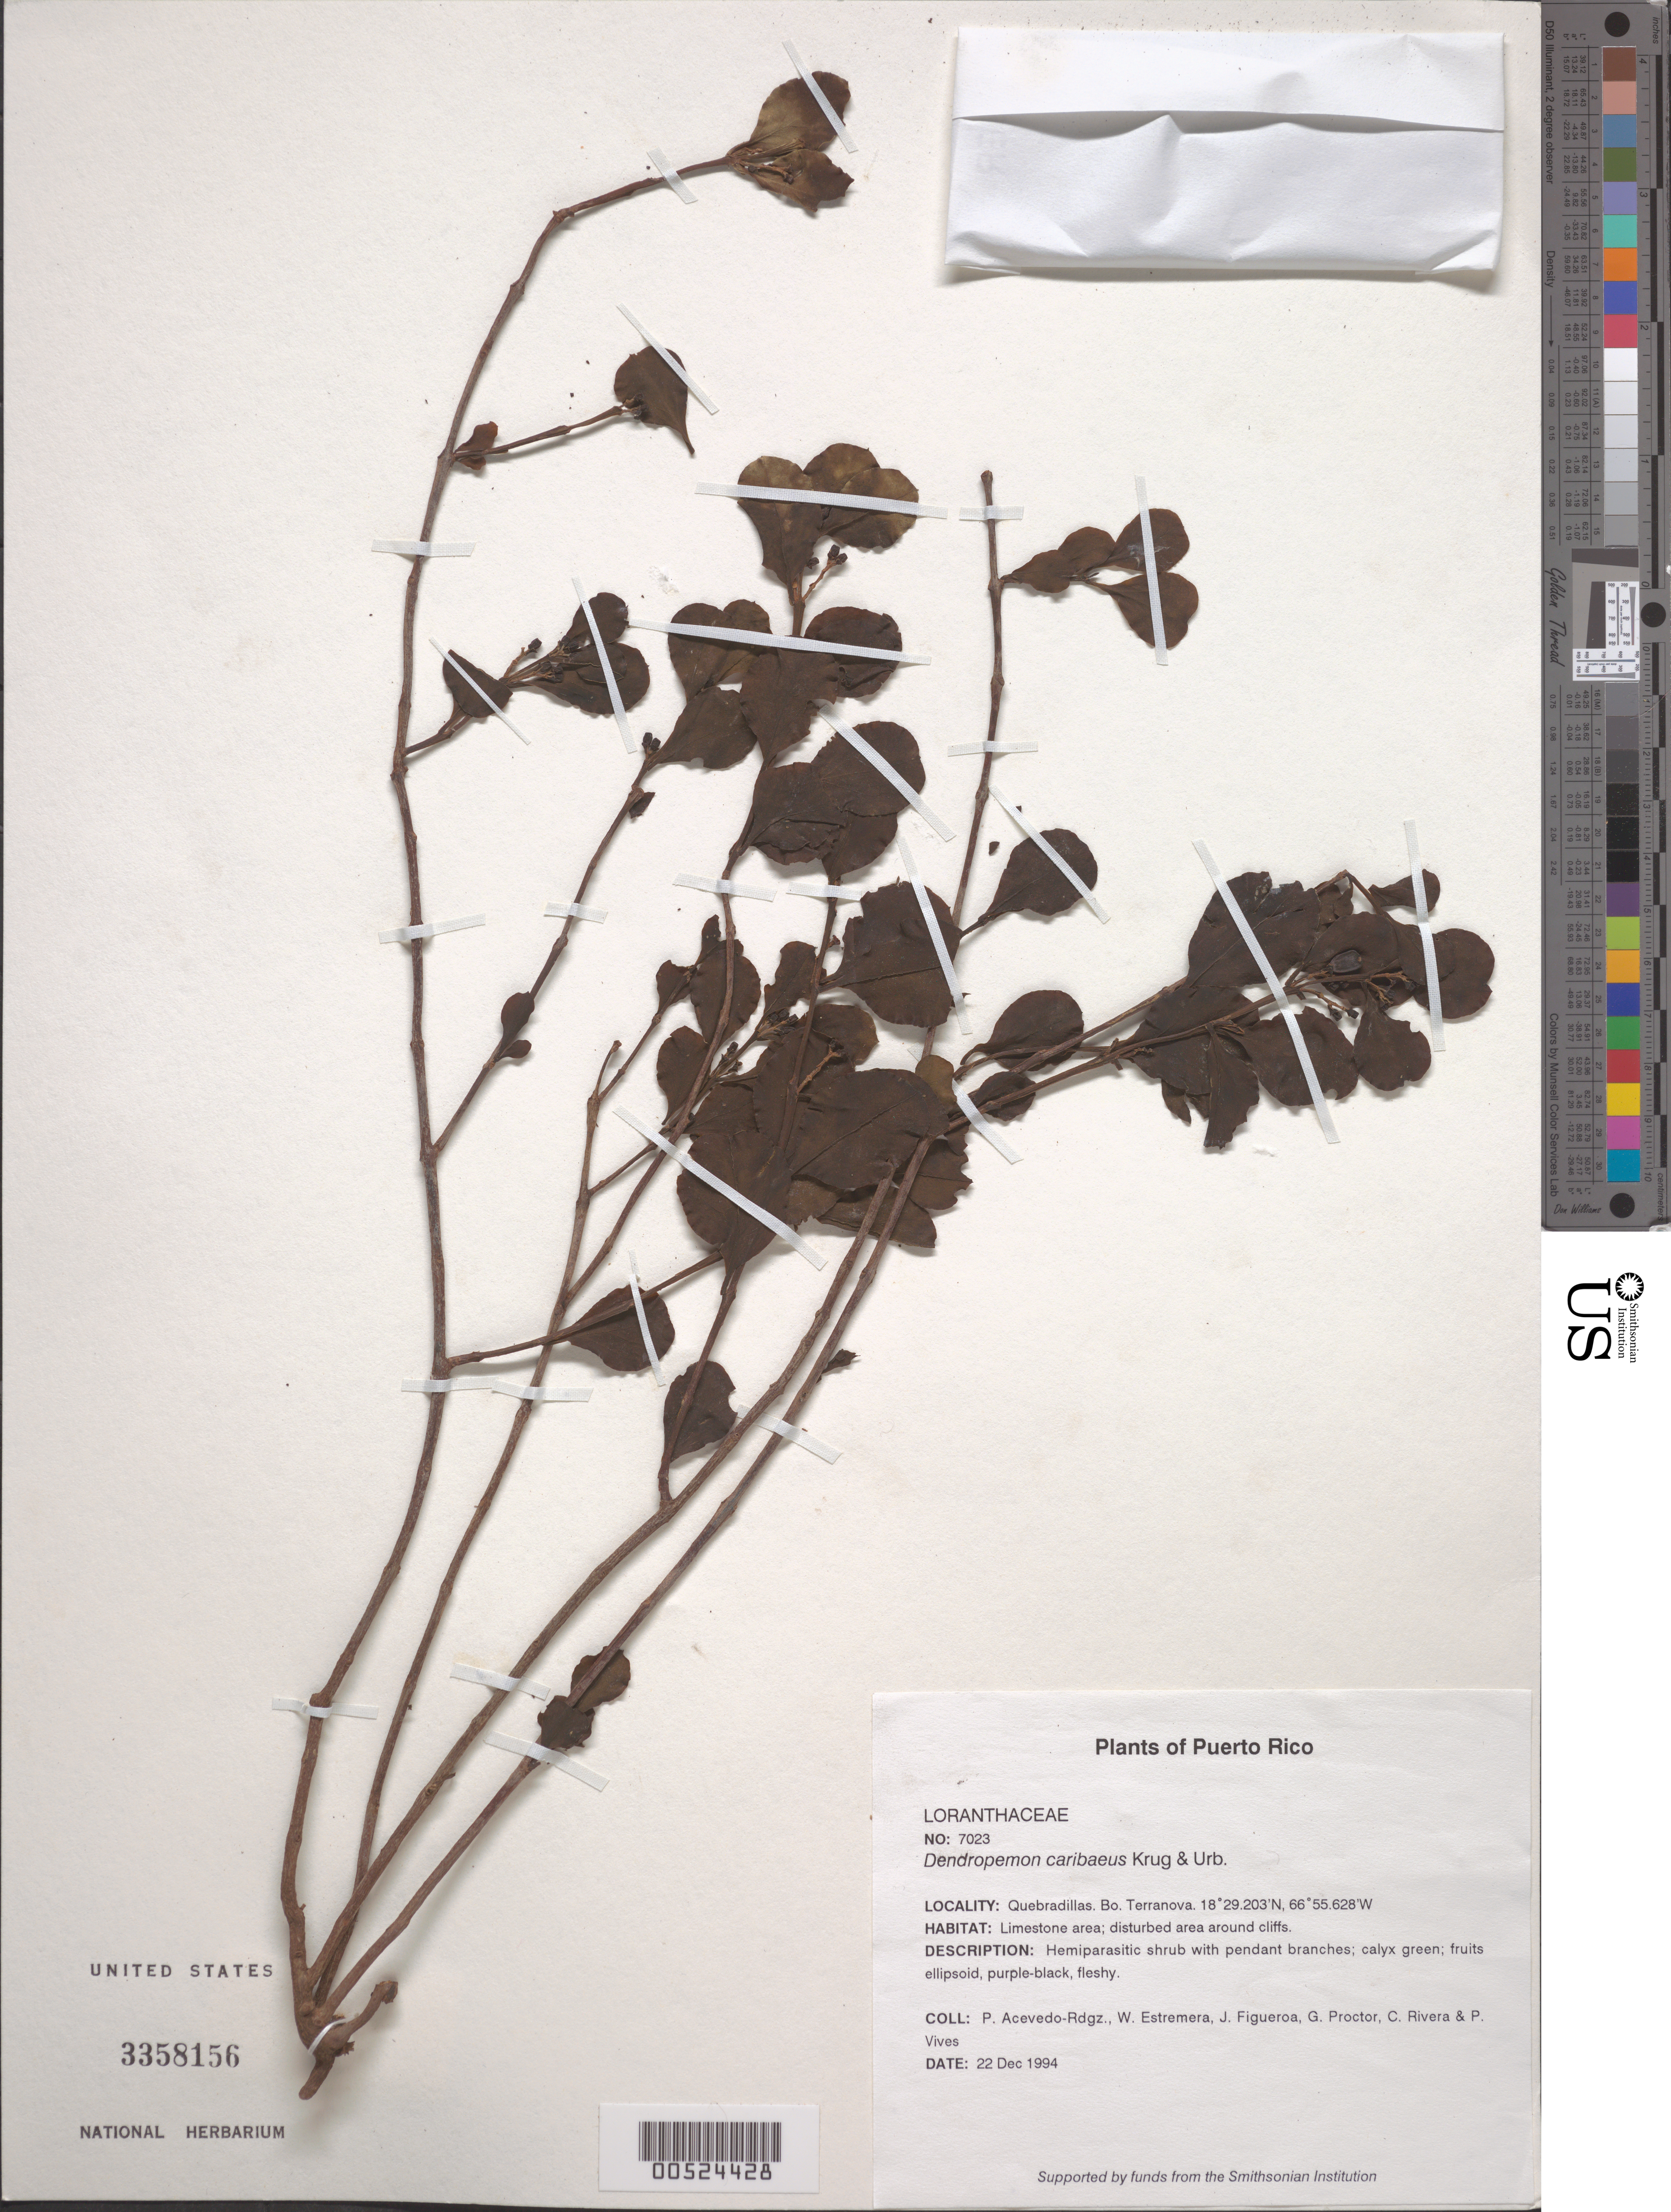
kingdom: Plantae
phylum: Tracheophyta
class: Magnoliopsida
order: Santalales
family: Loranthaceae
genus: Dendropemon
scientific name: Dendropemon caribaeus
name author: Krug & Urb.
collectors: P. Acevedo-Rodr., W. Estremera, J. Figueroa, G. R. Proctor, C. Rivera & P. Vives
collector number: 7023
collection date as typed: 22 Dec 1994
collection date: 1994-12-22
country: Puerto Rico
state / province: Quebradillas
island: Puerto Rico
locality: Quebradillas. Bo. Terranova.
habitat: Limestone area; disturbed area around cliffs.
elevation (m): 50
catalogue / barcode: US 3358156